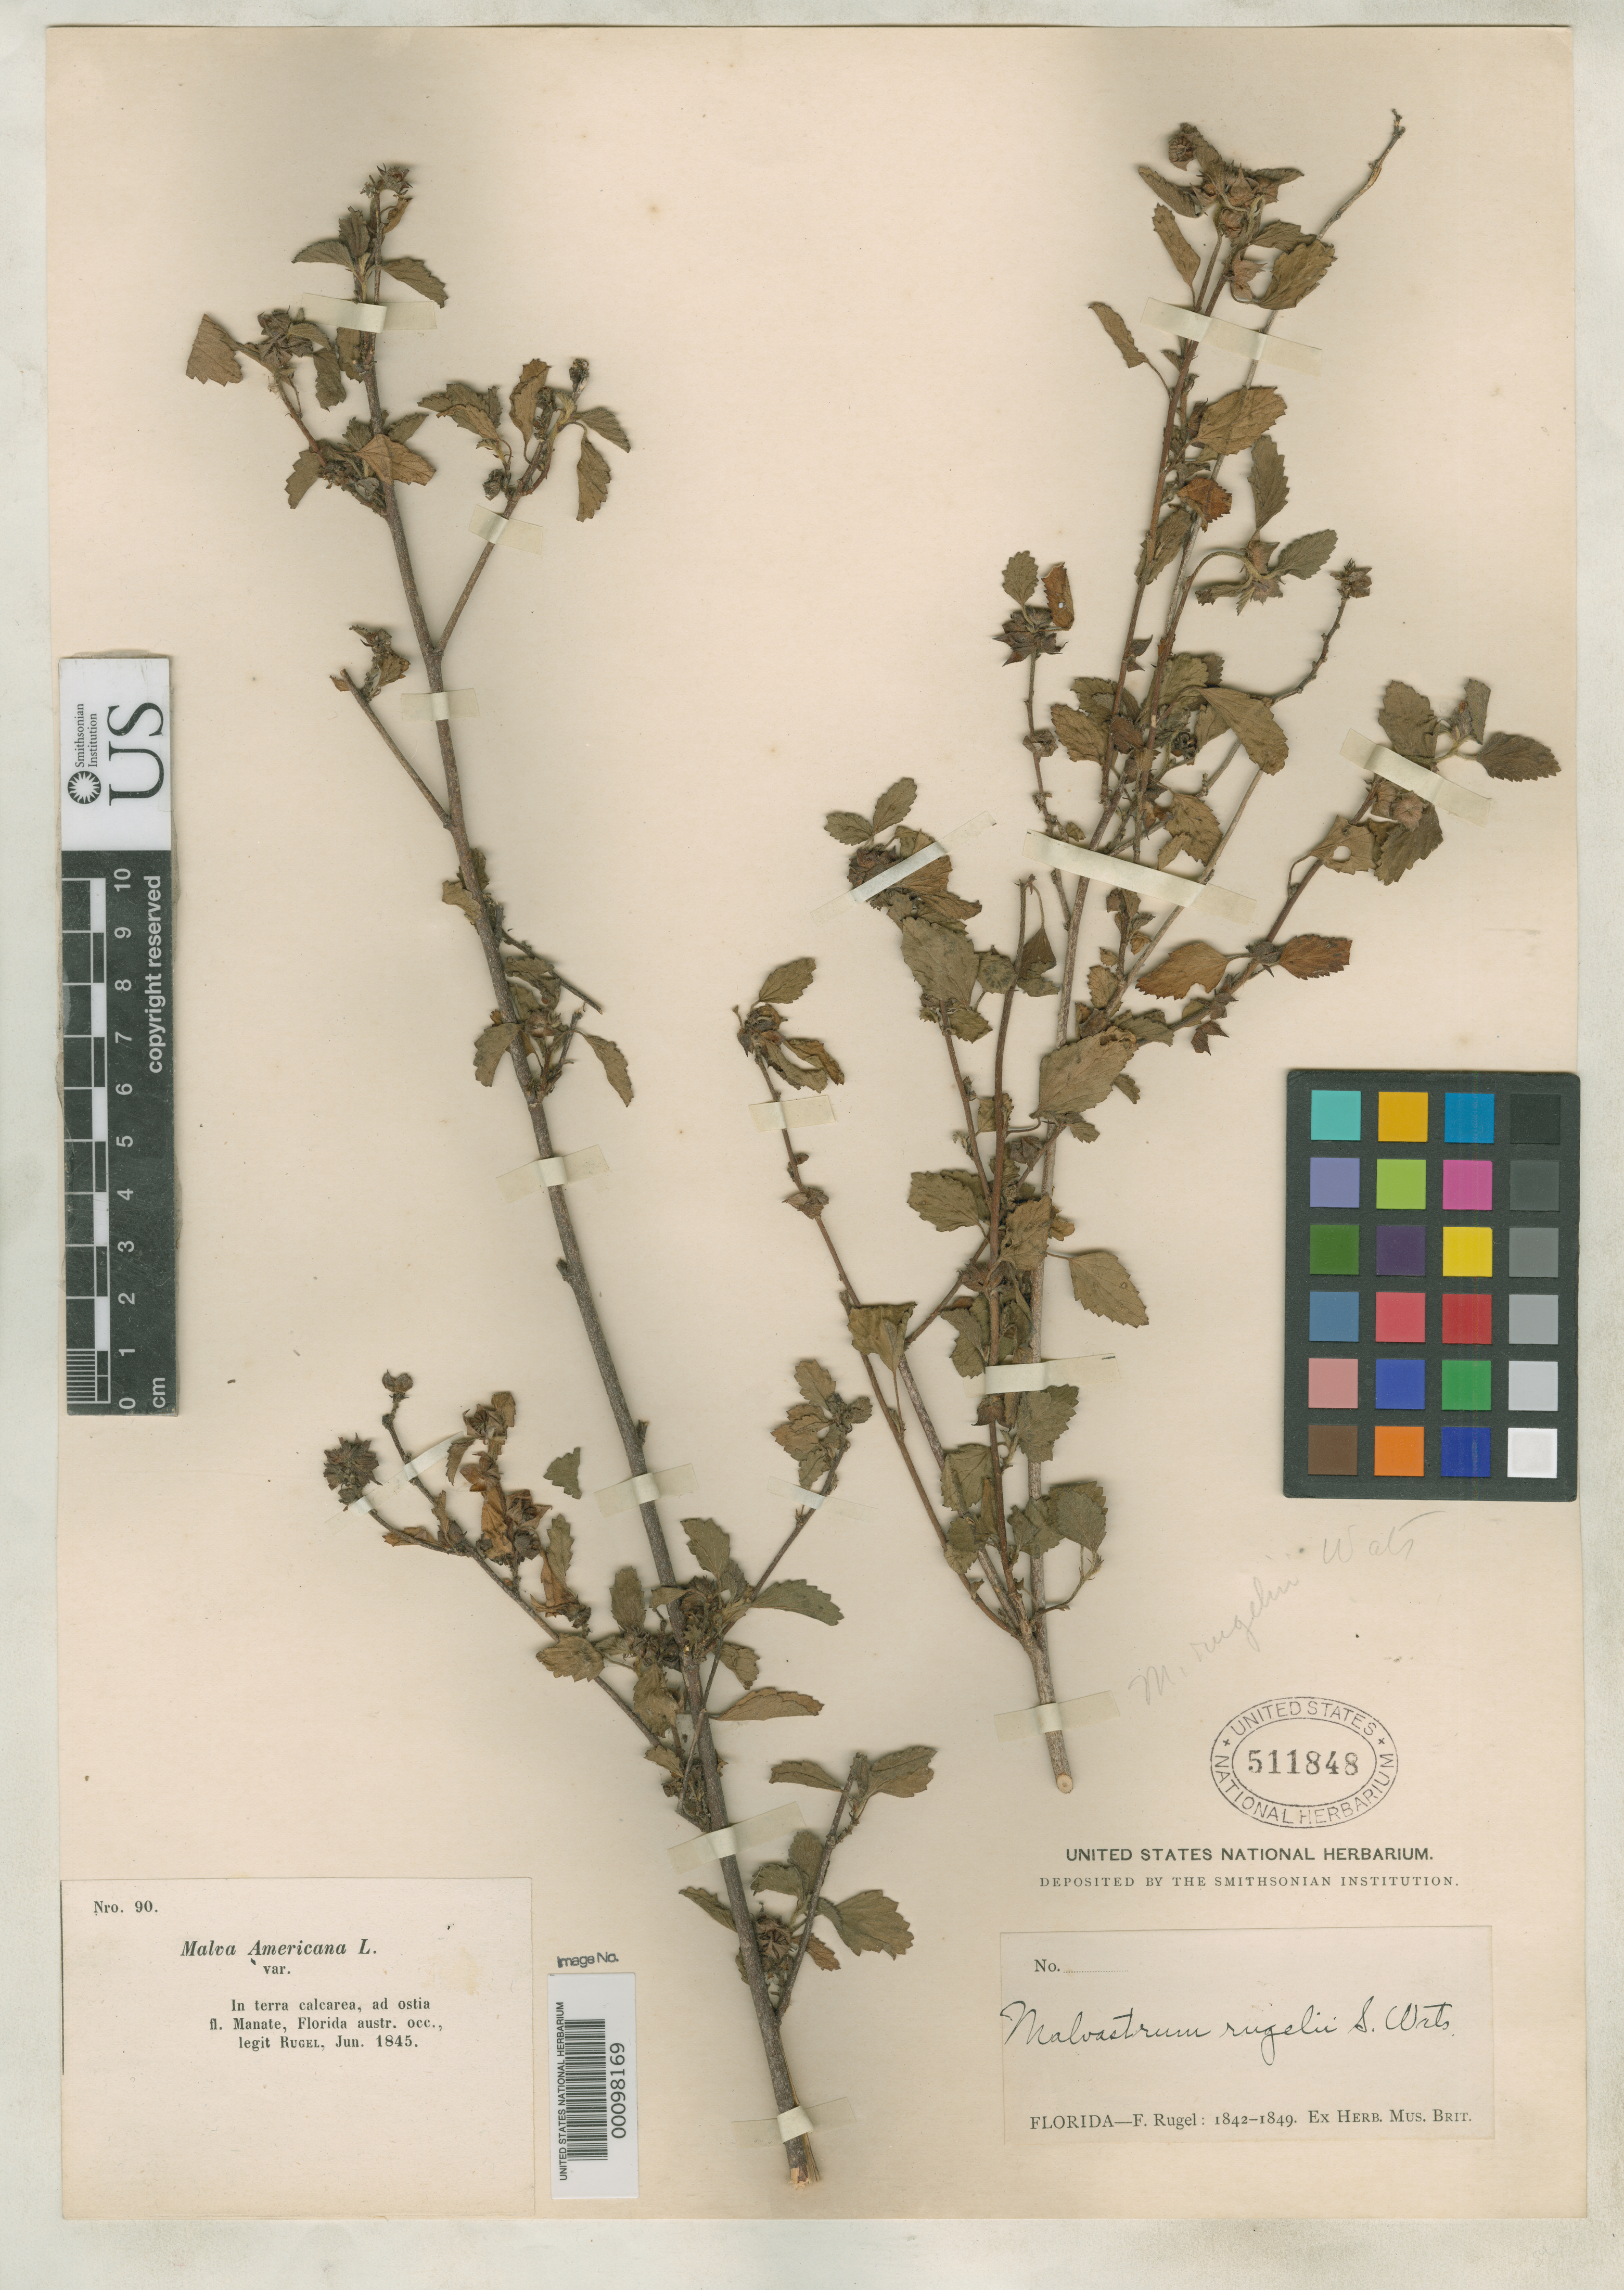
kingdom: Plantae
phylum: Tracheophyta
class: Magnoliopsida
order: Malvales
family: Malvaceae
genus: Malvastrum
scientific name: Malvastrum rugelii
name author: S. Watson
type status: Type Collection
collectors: F. Rugel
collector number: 90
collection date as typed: Jun 1845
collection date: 1845-06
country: United States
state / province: Florida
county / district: Manatee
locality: Manate.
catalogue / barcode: US 511848